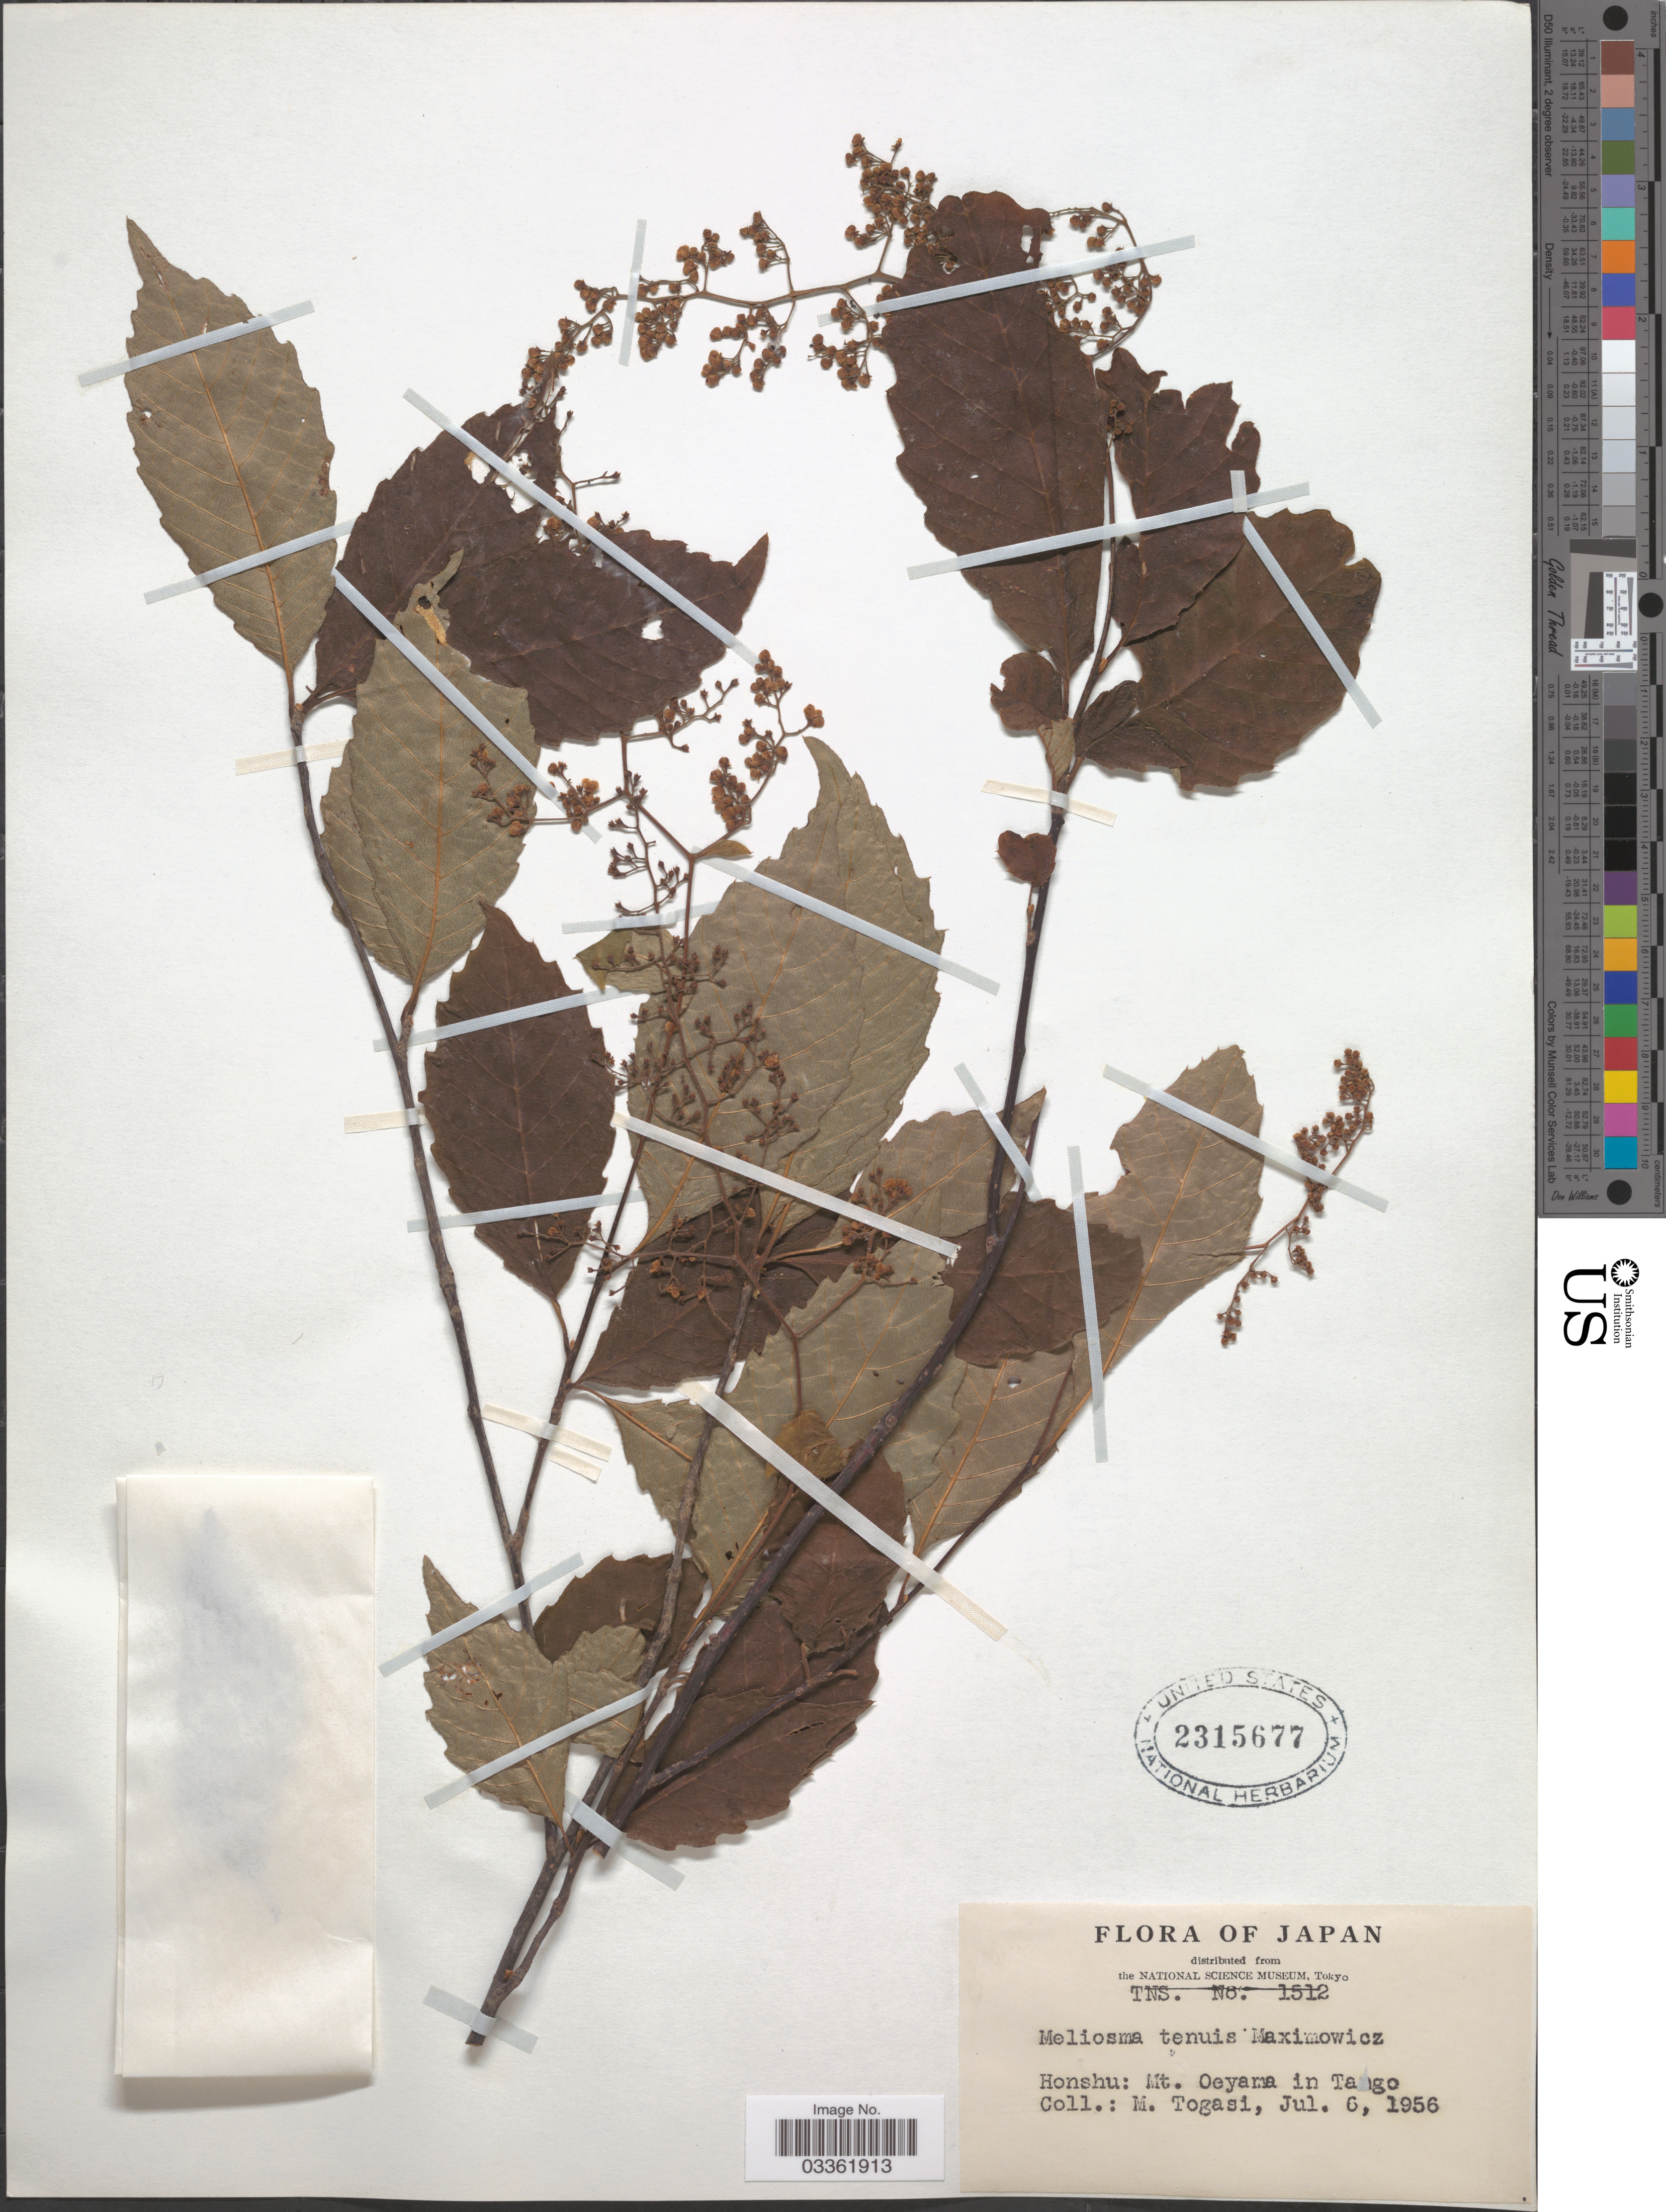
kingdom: Plantae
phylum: Tracheophyta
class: Magnoliopsida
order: Proteales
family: Sabiaceae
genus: Meliosma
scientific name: Meliosma tenuis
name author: Maxim.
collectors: M. Togasi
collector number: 1512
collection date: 1956-07-06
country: Japan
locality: Honshu: Mt. Oeyama in Tago.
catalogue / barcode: US 2315677